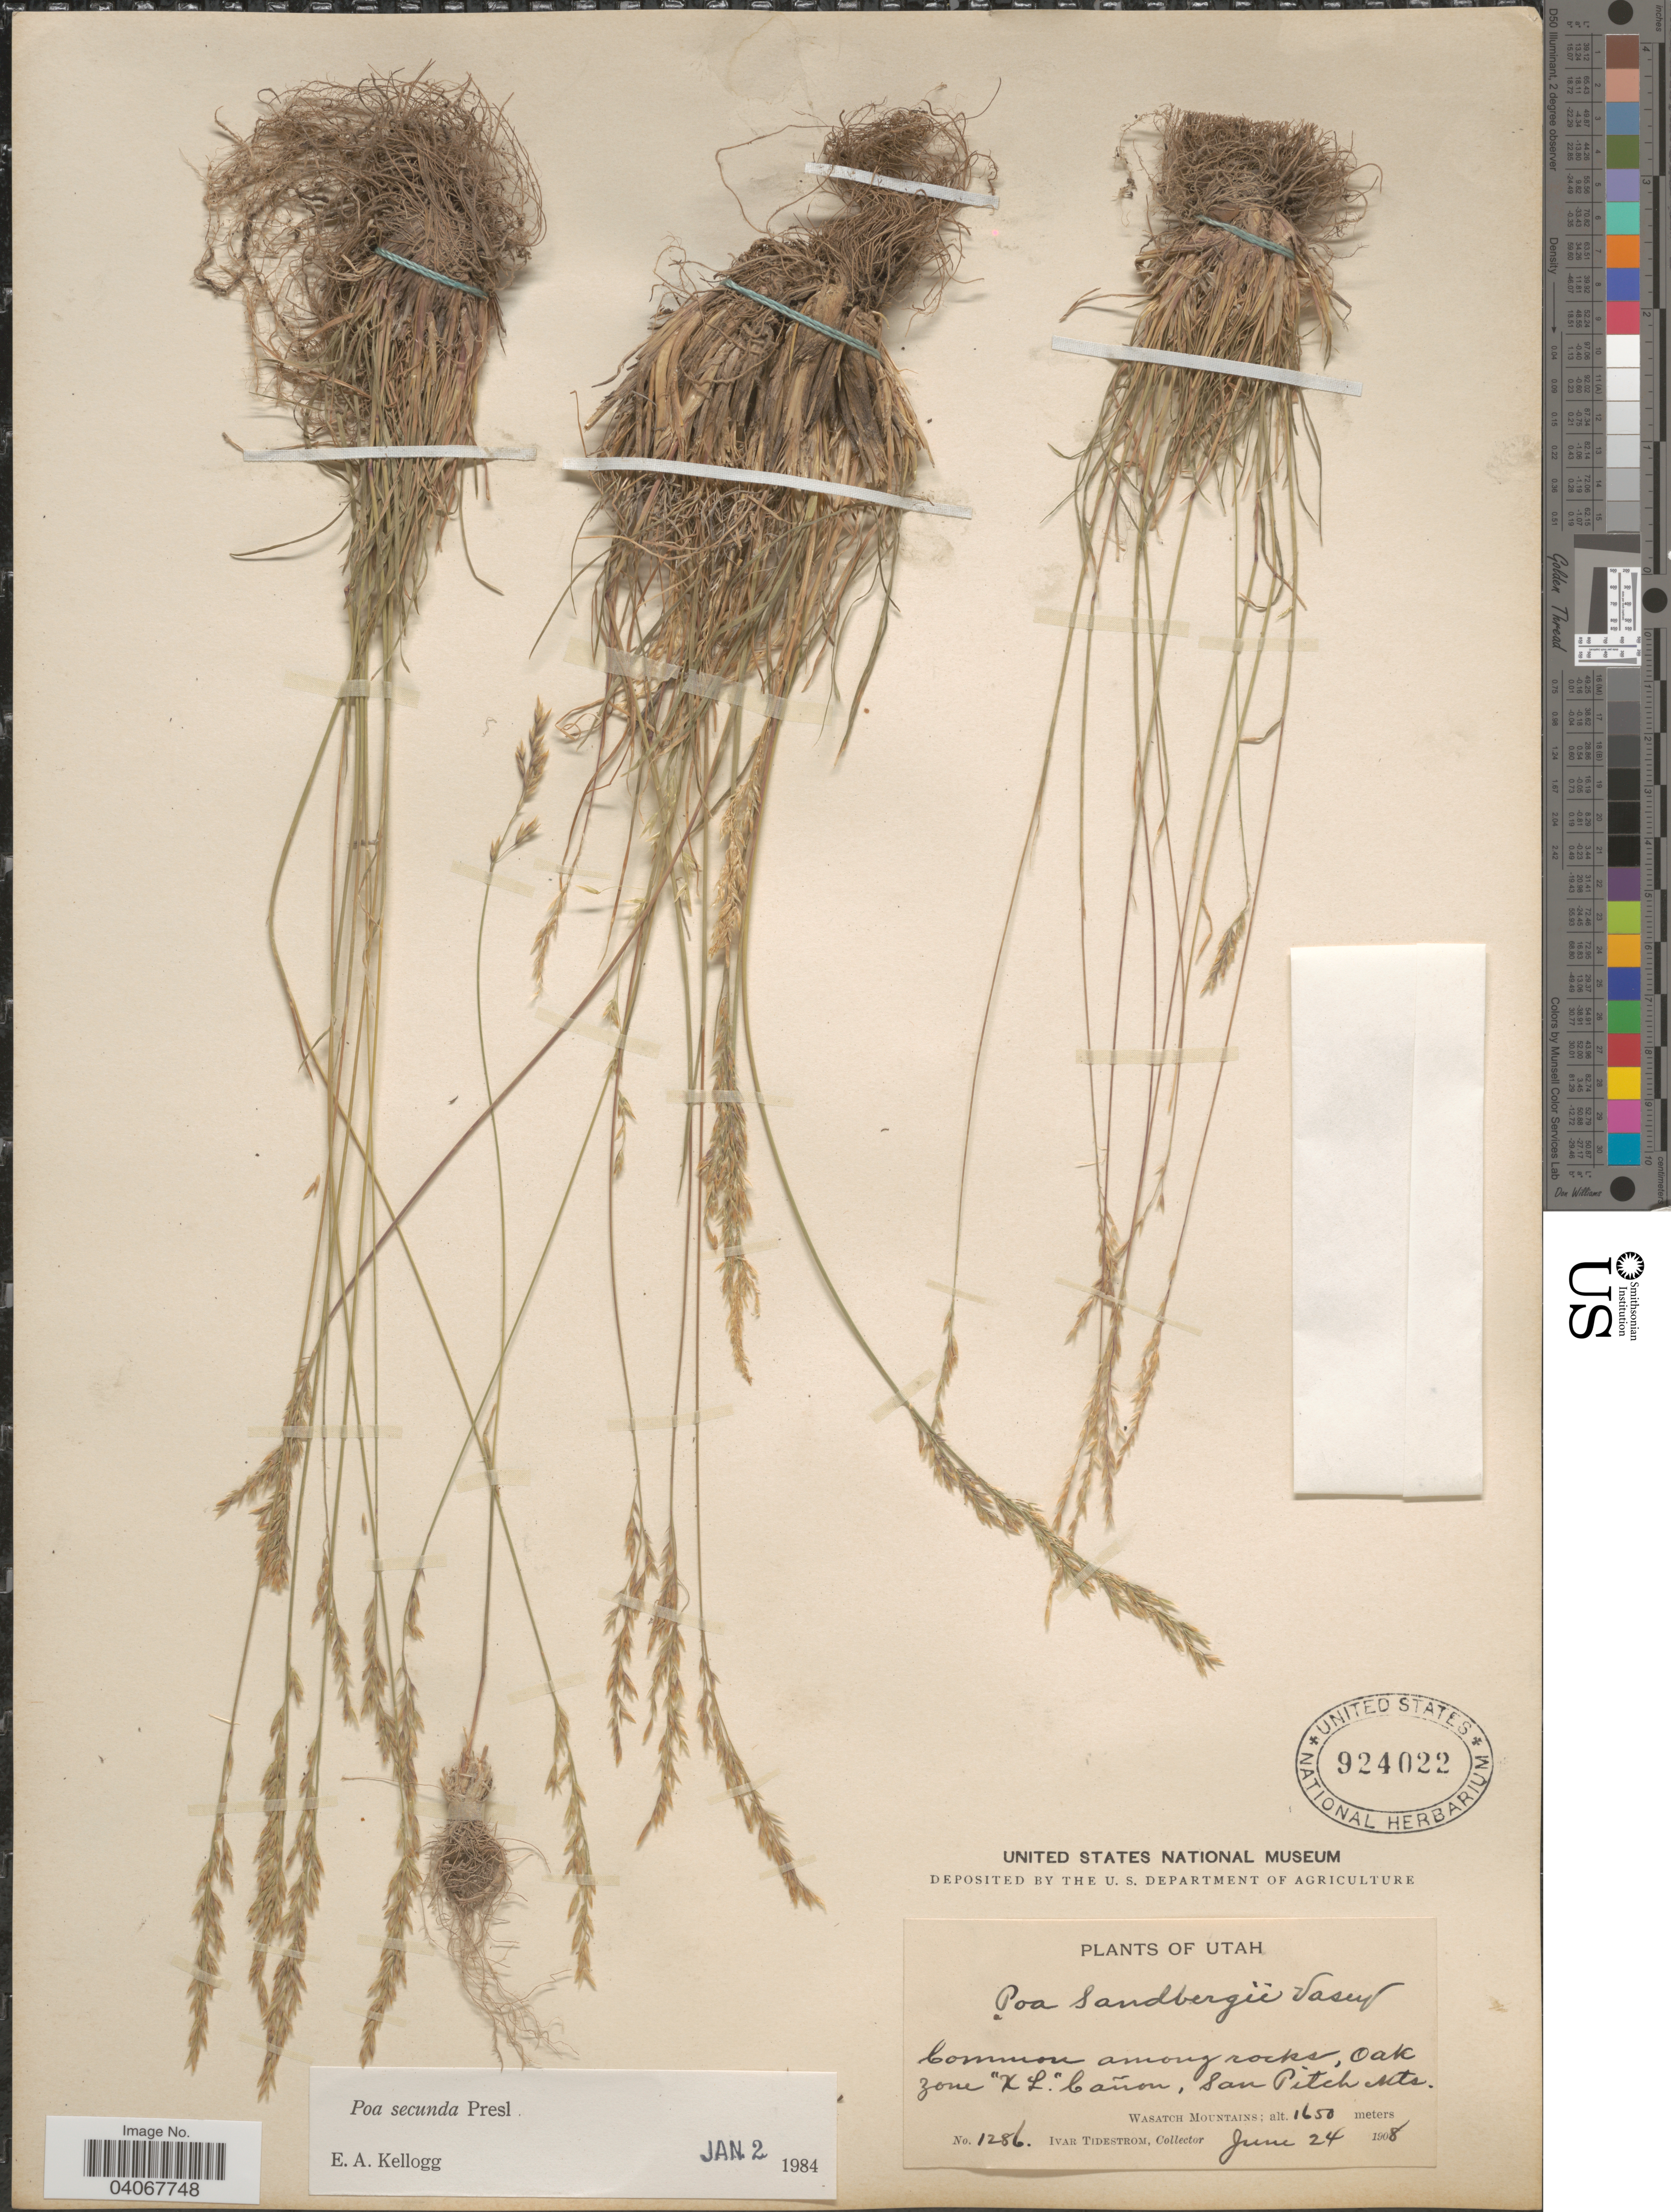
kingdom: Plantae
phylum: Tracheophyta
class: Liliopsida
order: Poales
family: Poaceae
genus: Poa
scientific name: Poa secunda subsp. secunda var. secunda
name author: J. Presl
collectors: I. F. Tidestrom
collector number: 1286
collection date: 1908-06-24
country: United States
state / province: Utah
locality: Common among rocks, Oak zone "XL." Cañon, San Pitch Mts. Wasatch Mountains.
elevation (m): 1650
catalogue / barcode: US 924022